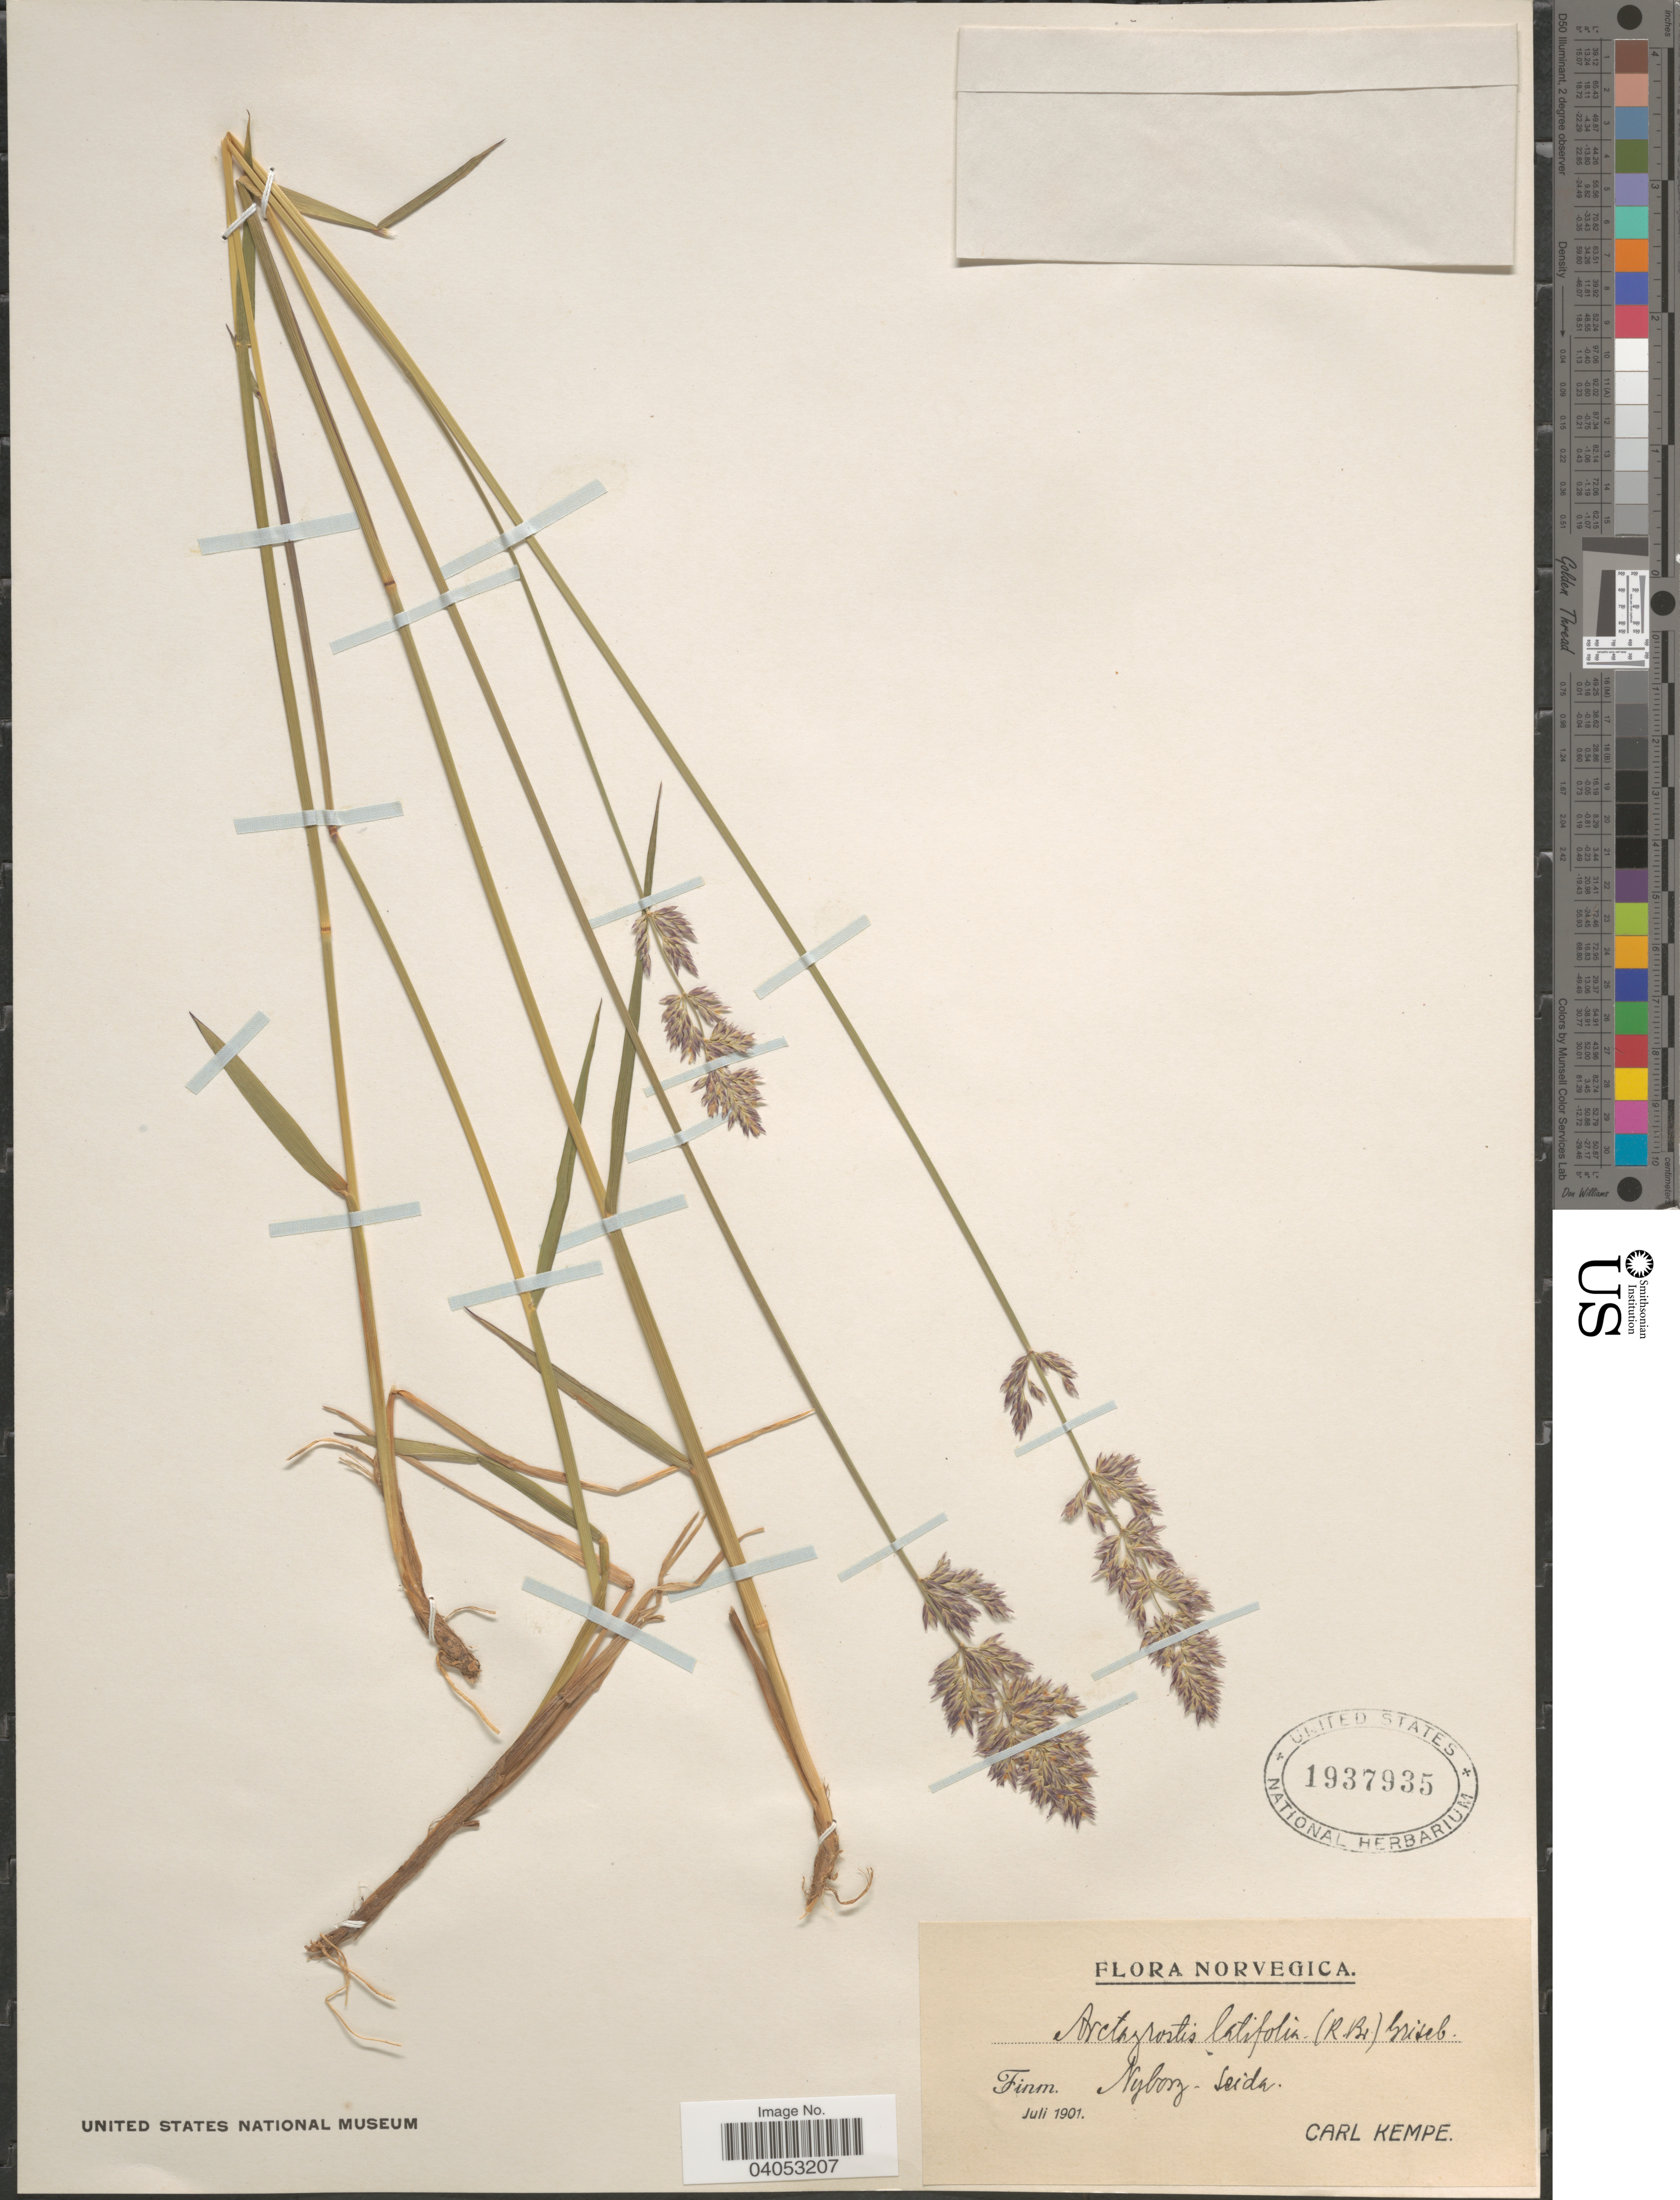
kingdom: Plantae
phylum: Tracheophyta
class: Liliopsida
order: Poales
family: Poaceae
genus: Arctagrostis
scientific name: Arctagrostis latifolia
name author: (R. Br.) Griseb.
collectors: C. Kempe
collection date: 1901-07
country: Norway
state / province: Finnmark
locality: Norvegica. Finm. Nyborg. Seida.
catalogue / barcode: US 1937935